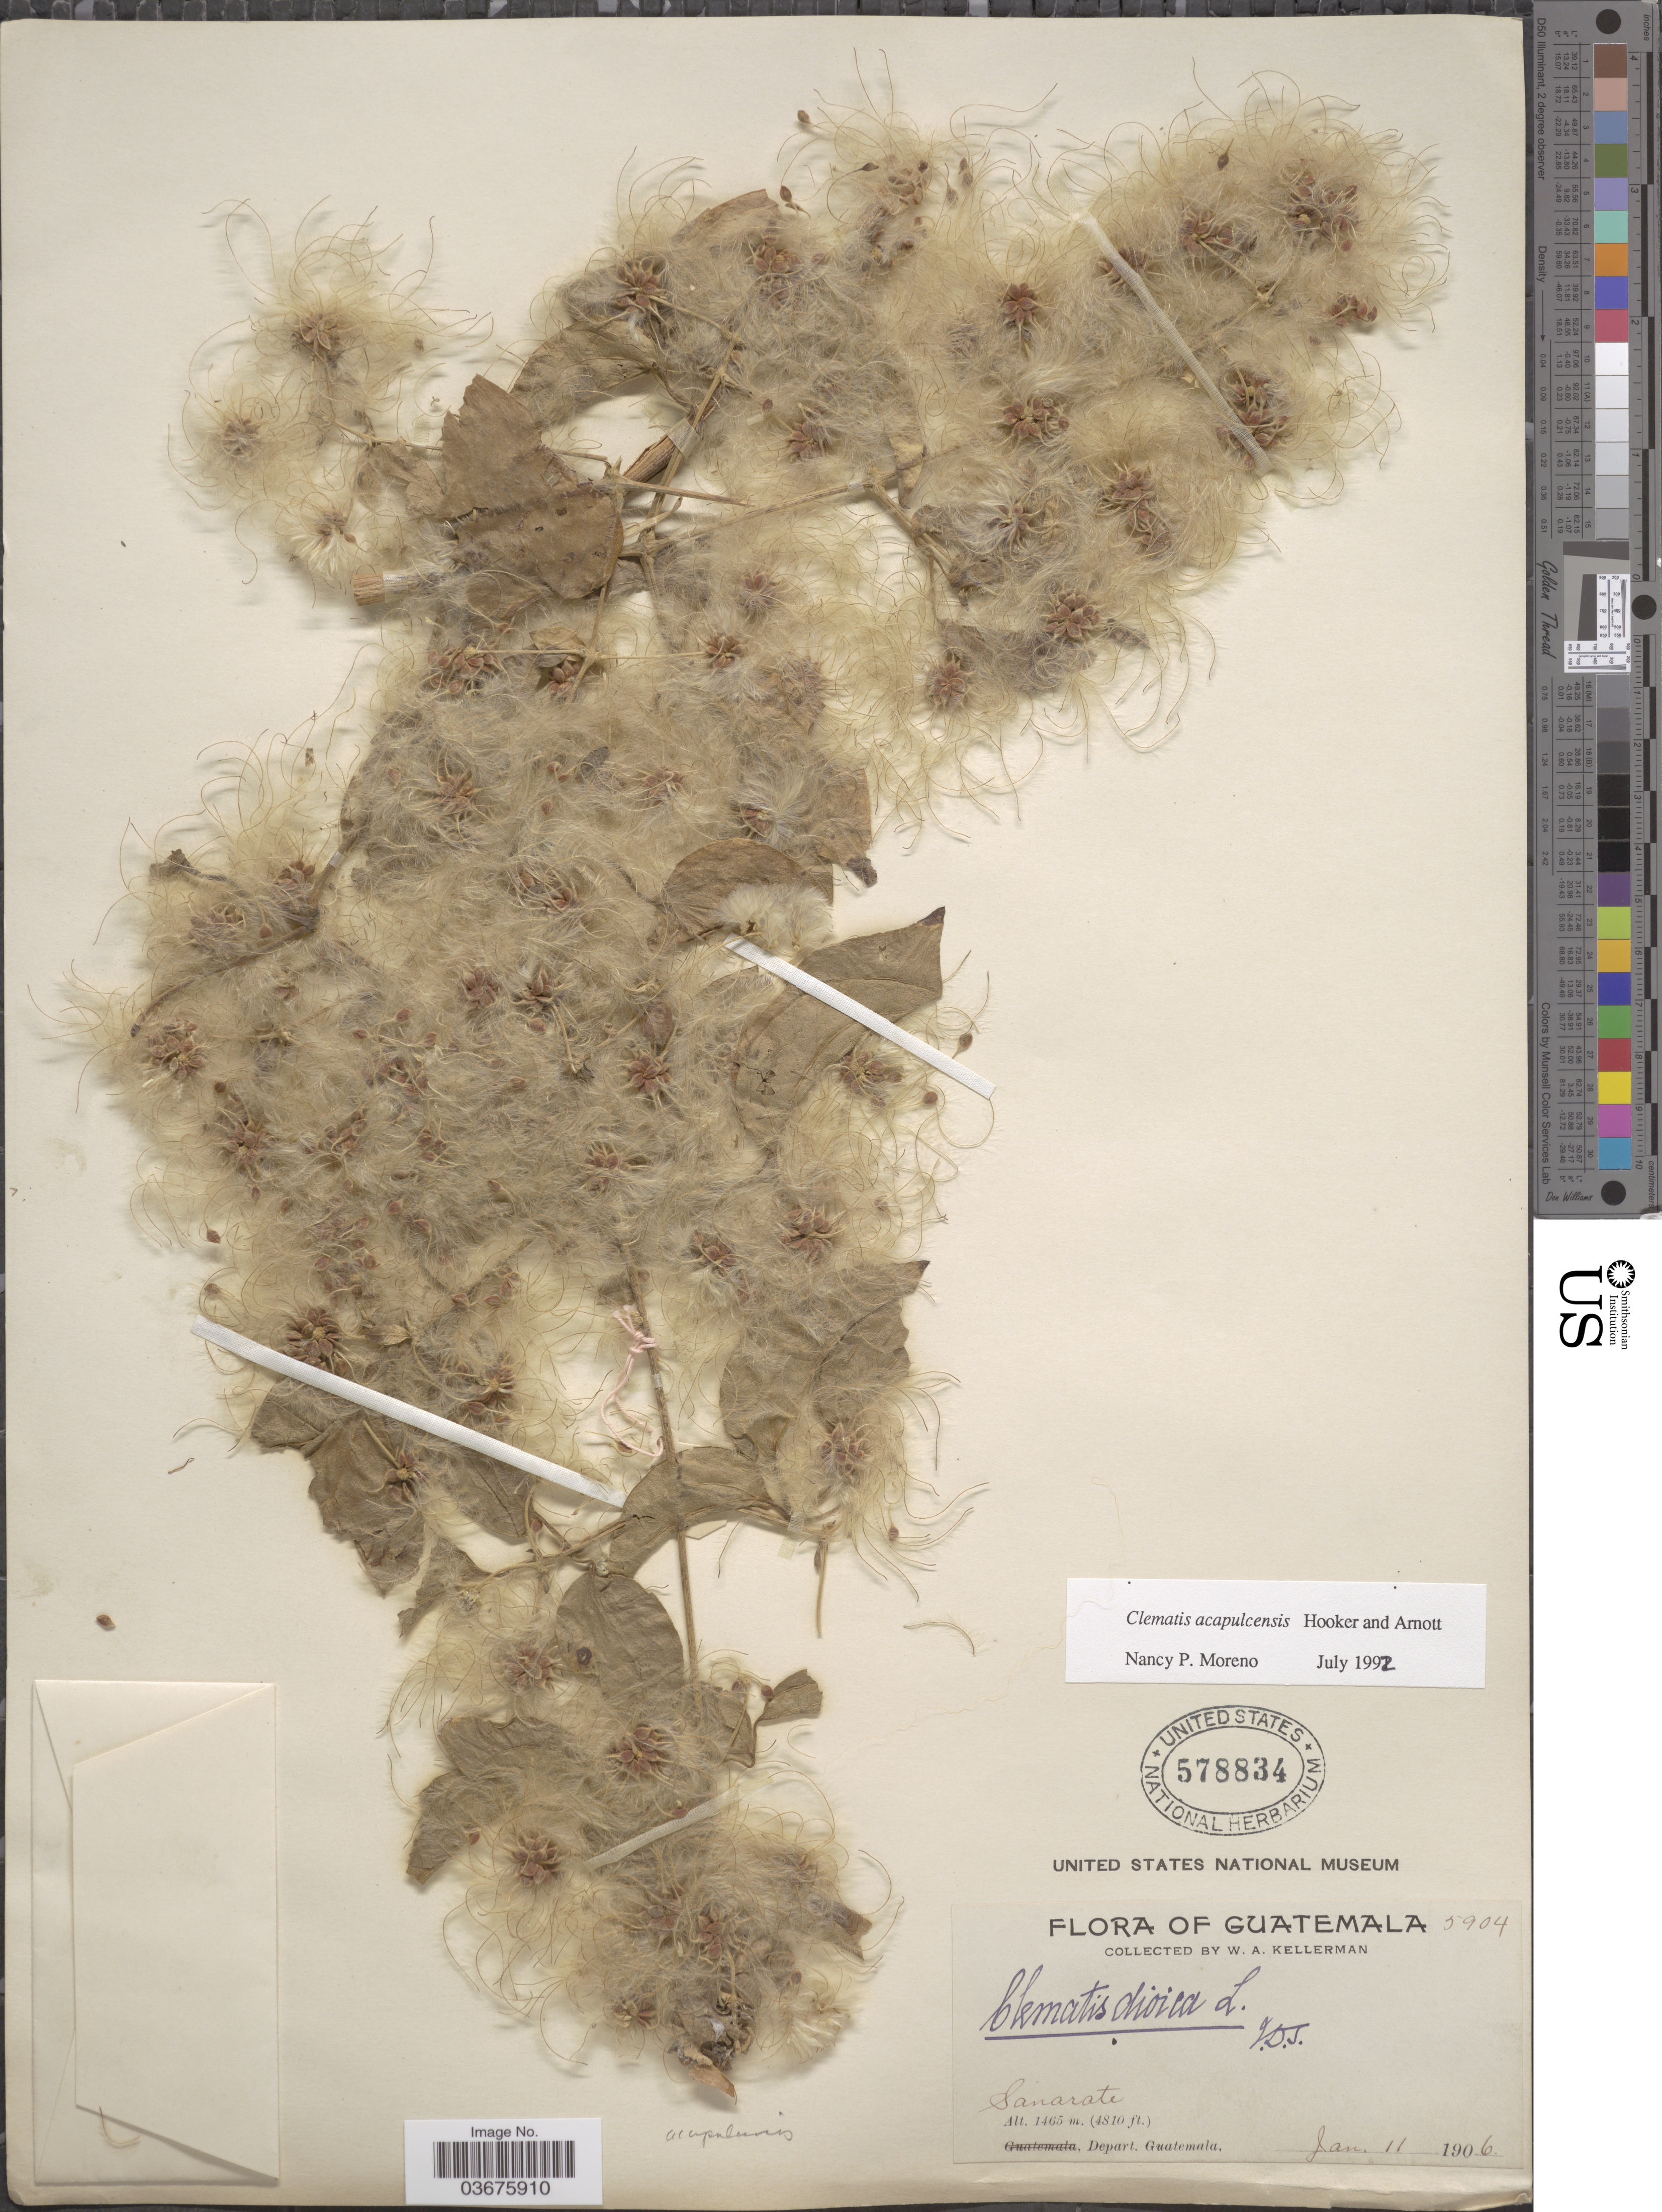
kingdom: Plantae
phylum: Tracheophyta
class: Magnoliopsida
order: Ranunculales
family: Ranunculaceae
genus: Clematis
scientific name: Clematis acapulcensis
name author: Hook. & Arn.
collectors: W. Kellerman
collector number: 5904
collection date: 1906-01-11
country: Guatemala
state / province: Guatemala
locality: Sanarate. Depart. Guatemala.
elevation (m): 1465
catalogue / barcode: US 578834